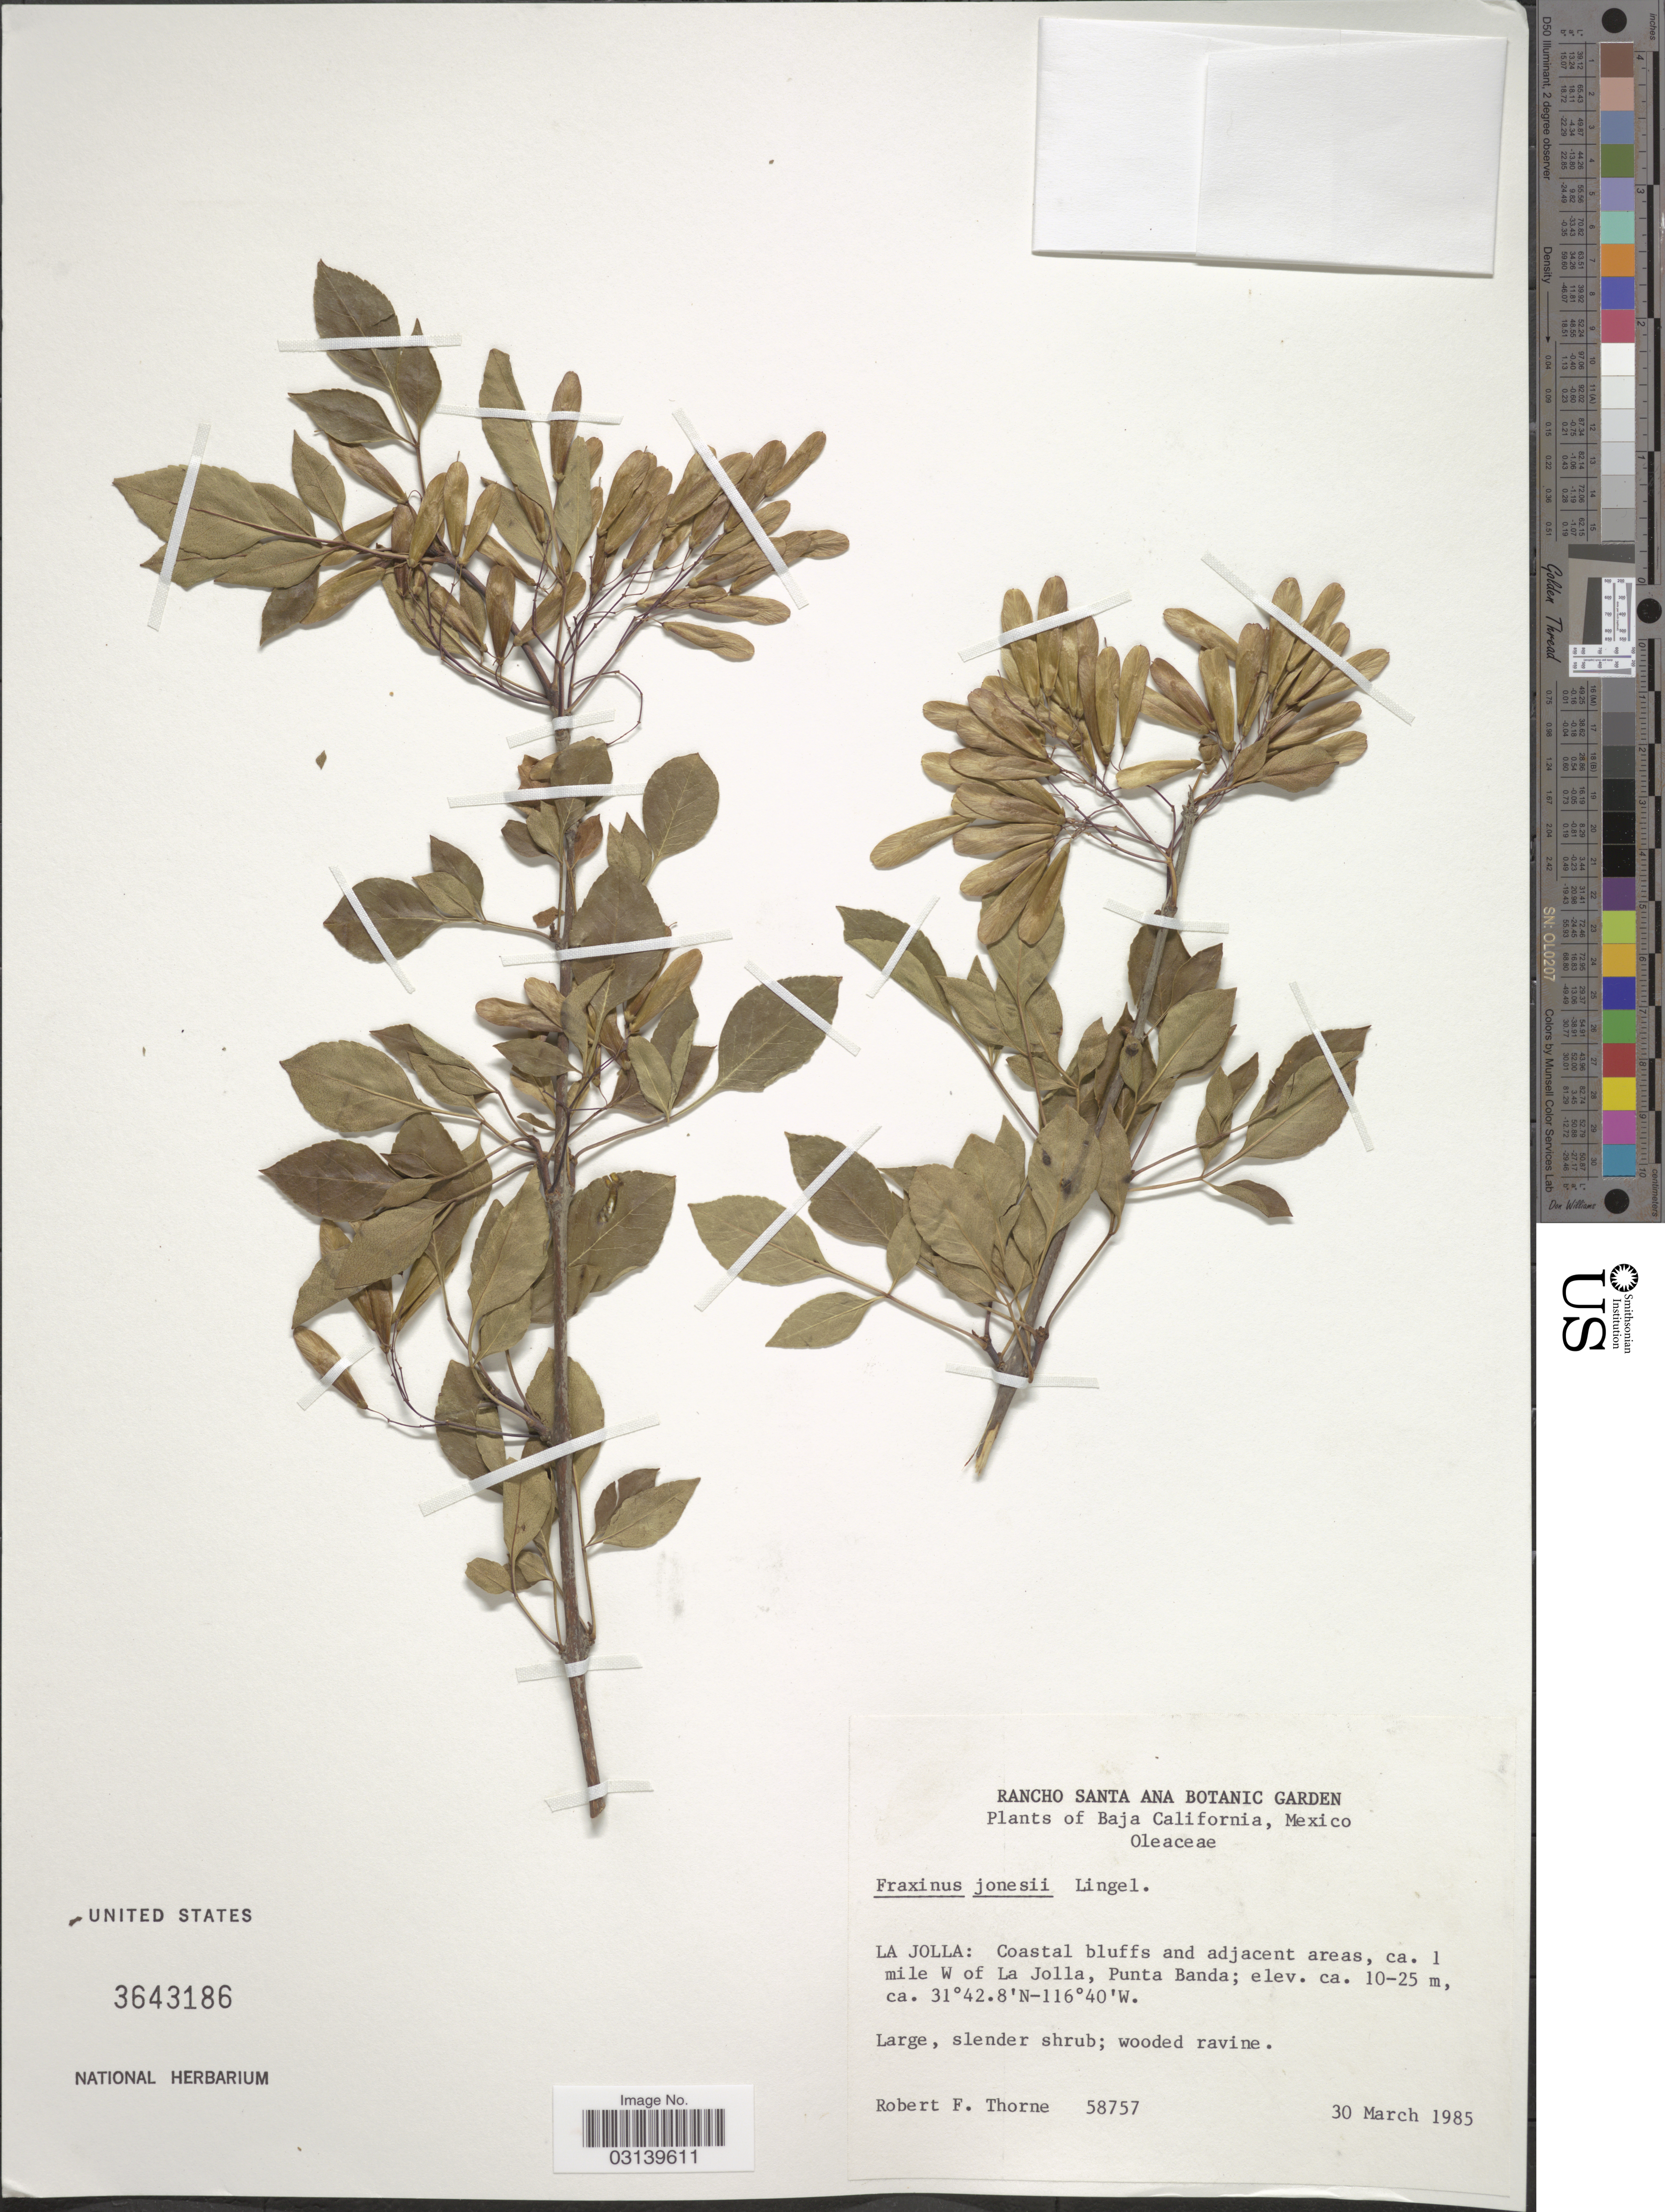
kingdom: Plantae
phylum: Tracheophyta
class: Magnoliopsida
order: Lamiales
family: Oleaceae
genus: Fraxinus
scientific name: Fraxinus jonesii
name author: Lingelsh.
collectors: R. F. Thorne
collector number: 58757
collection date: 1985-03-30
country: Mexico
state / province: Baja California Norte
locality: Oleaceae. La Jolia: Coastal bluffs and adjacent areas, ca. 1 mile W of La Jolla, Punta Banda.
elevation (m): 10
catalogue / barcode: US 3643186